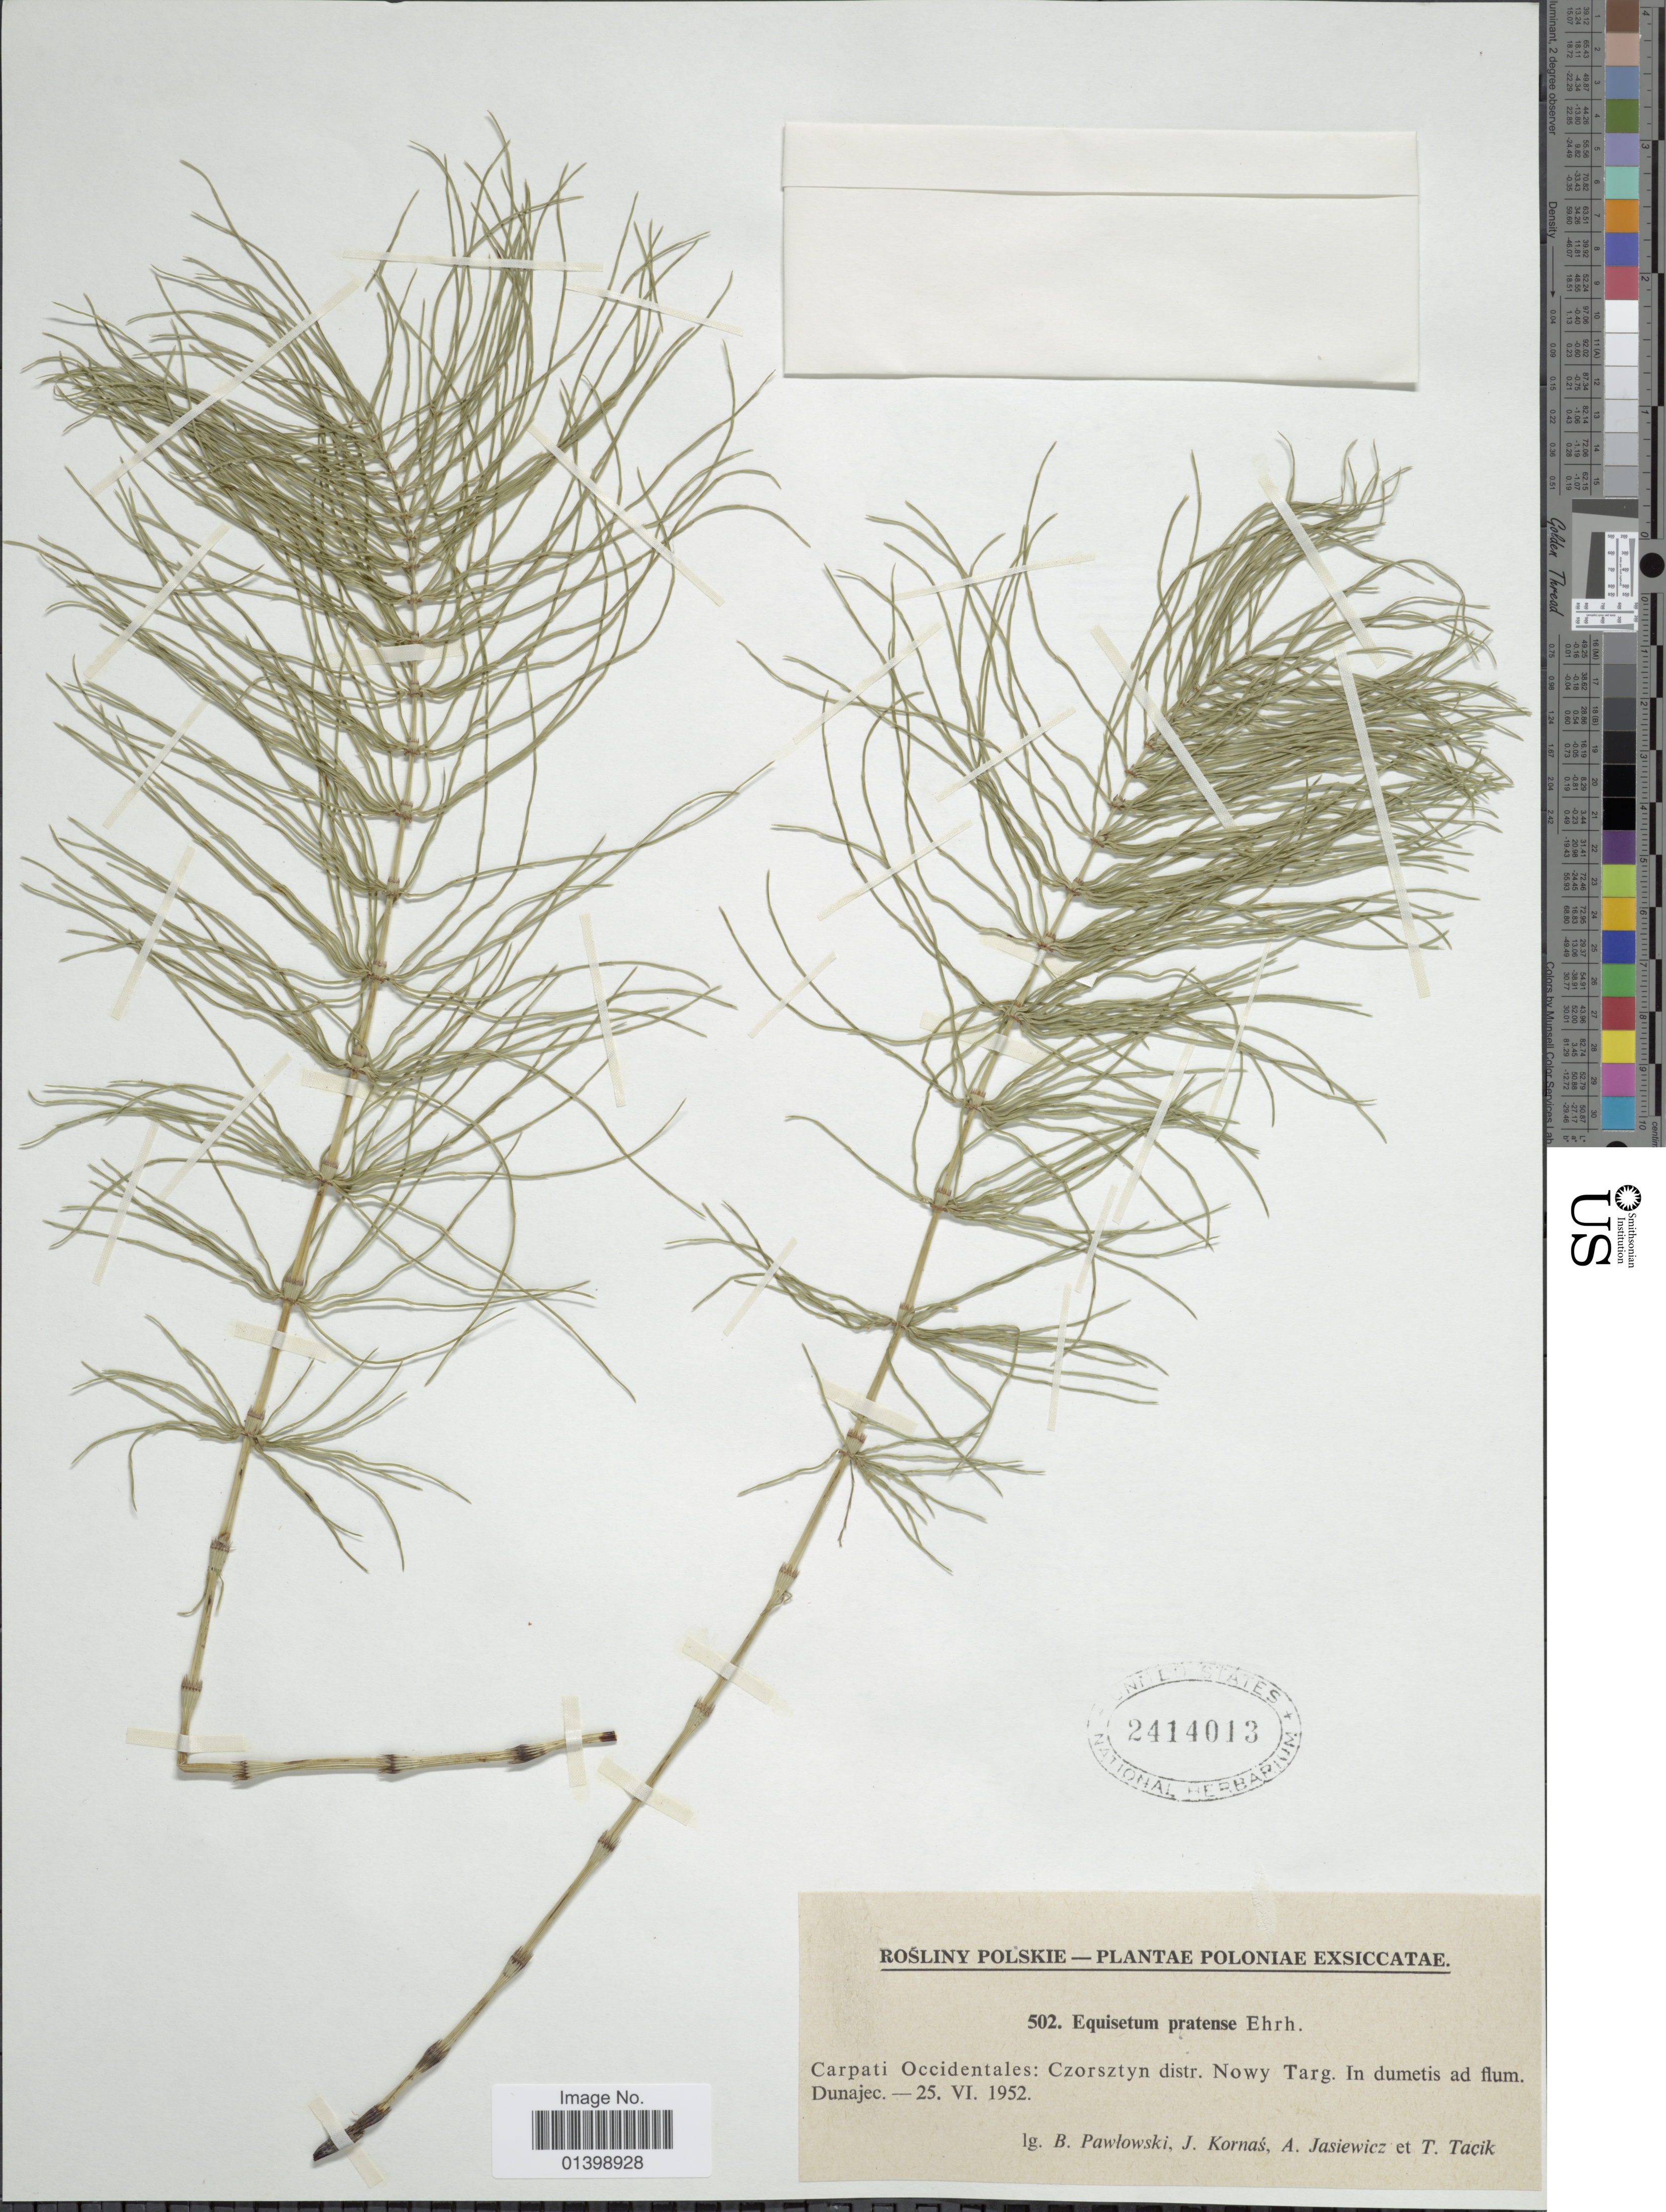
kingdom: Plantae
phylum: Tracheophyta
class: Polypodiopsida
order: Equisetales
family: Equisetaceae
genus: Equisetum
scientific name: Equisetum pratense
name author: Ehrh.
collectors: B. Pawlowski, J. Kornas, A. Jasiewicz & T. Tacik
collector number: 502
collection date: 1952-06-25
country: Poland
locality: Carpati Occidentalis: Czorsztyn distr. Nowy Targ. In dumetis ad flum Dunajec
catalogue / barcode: US 2414013